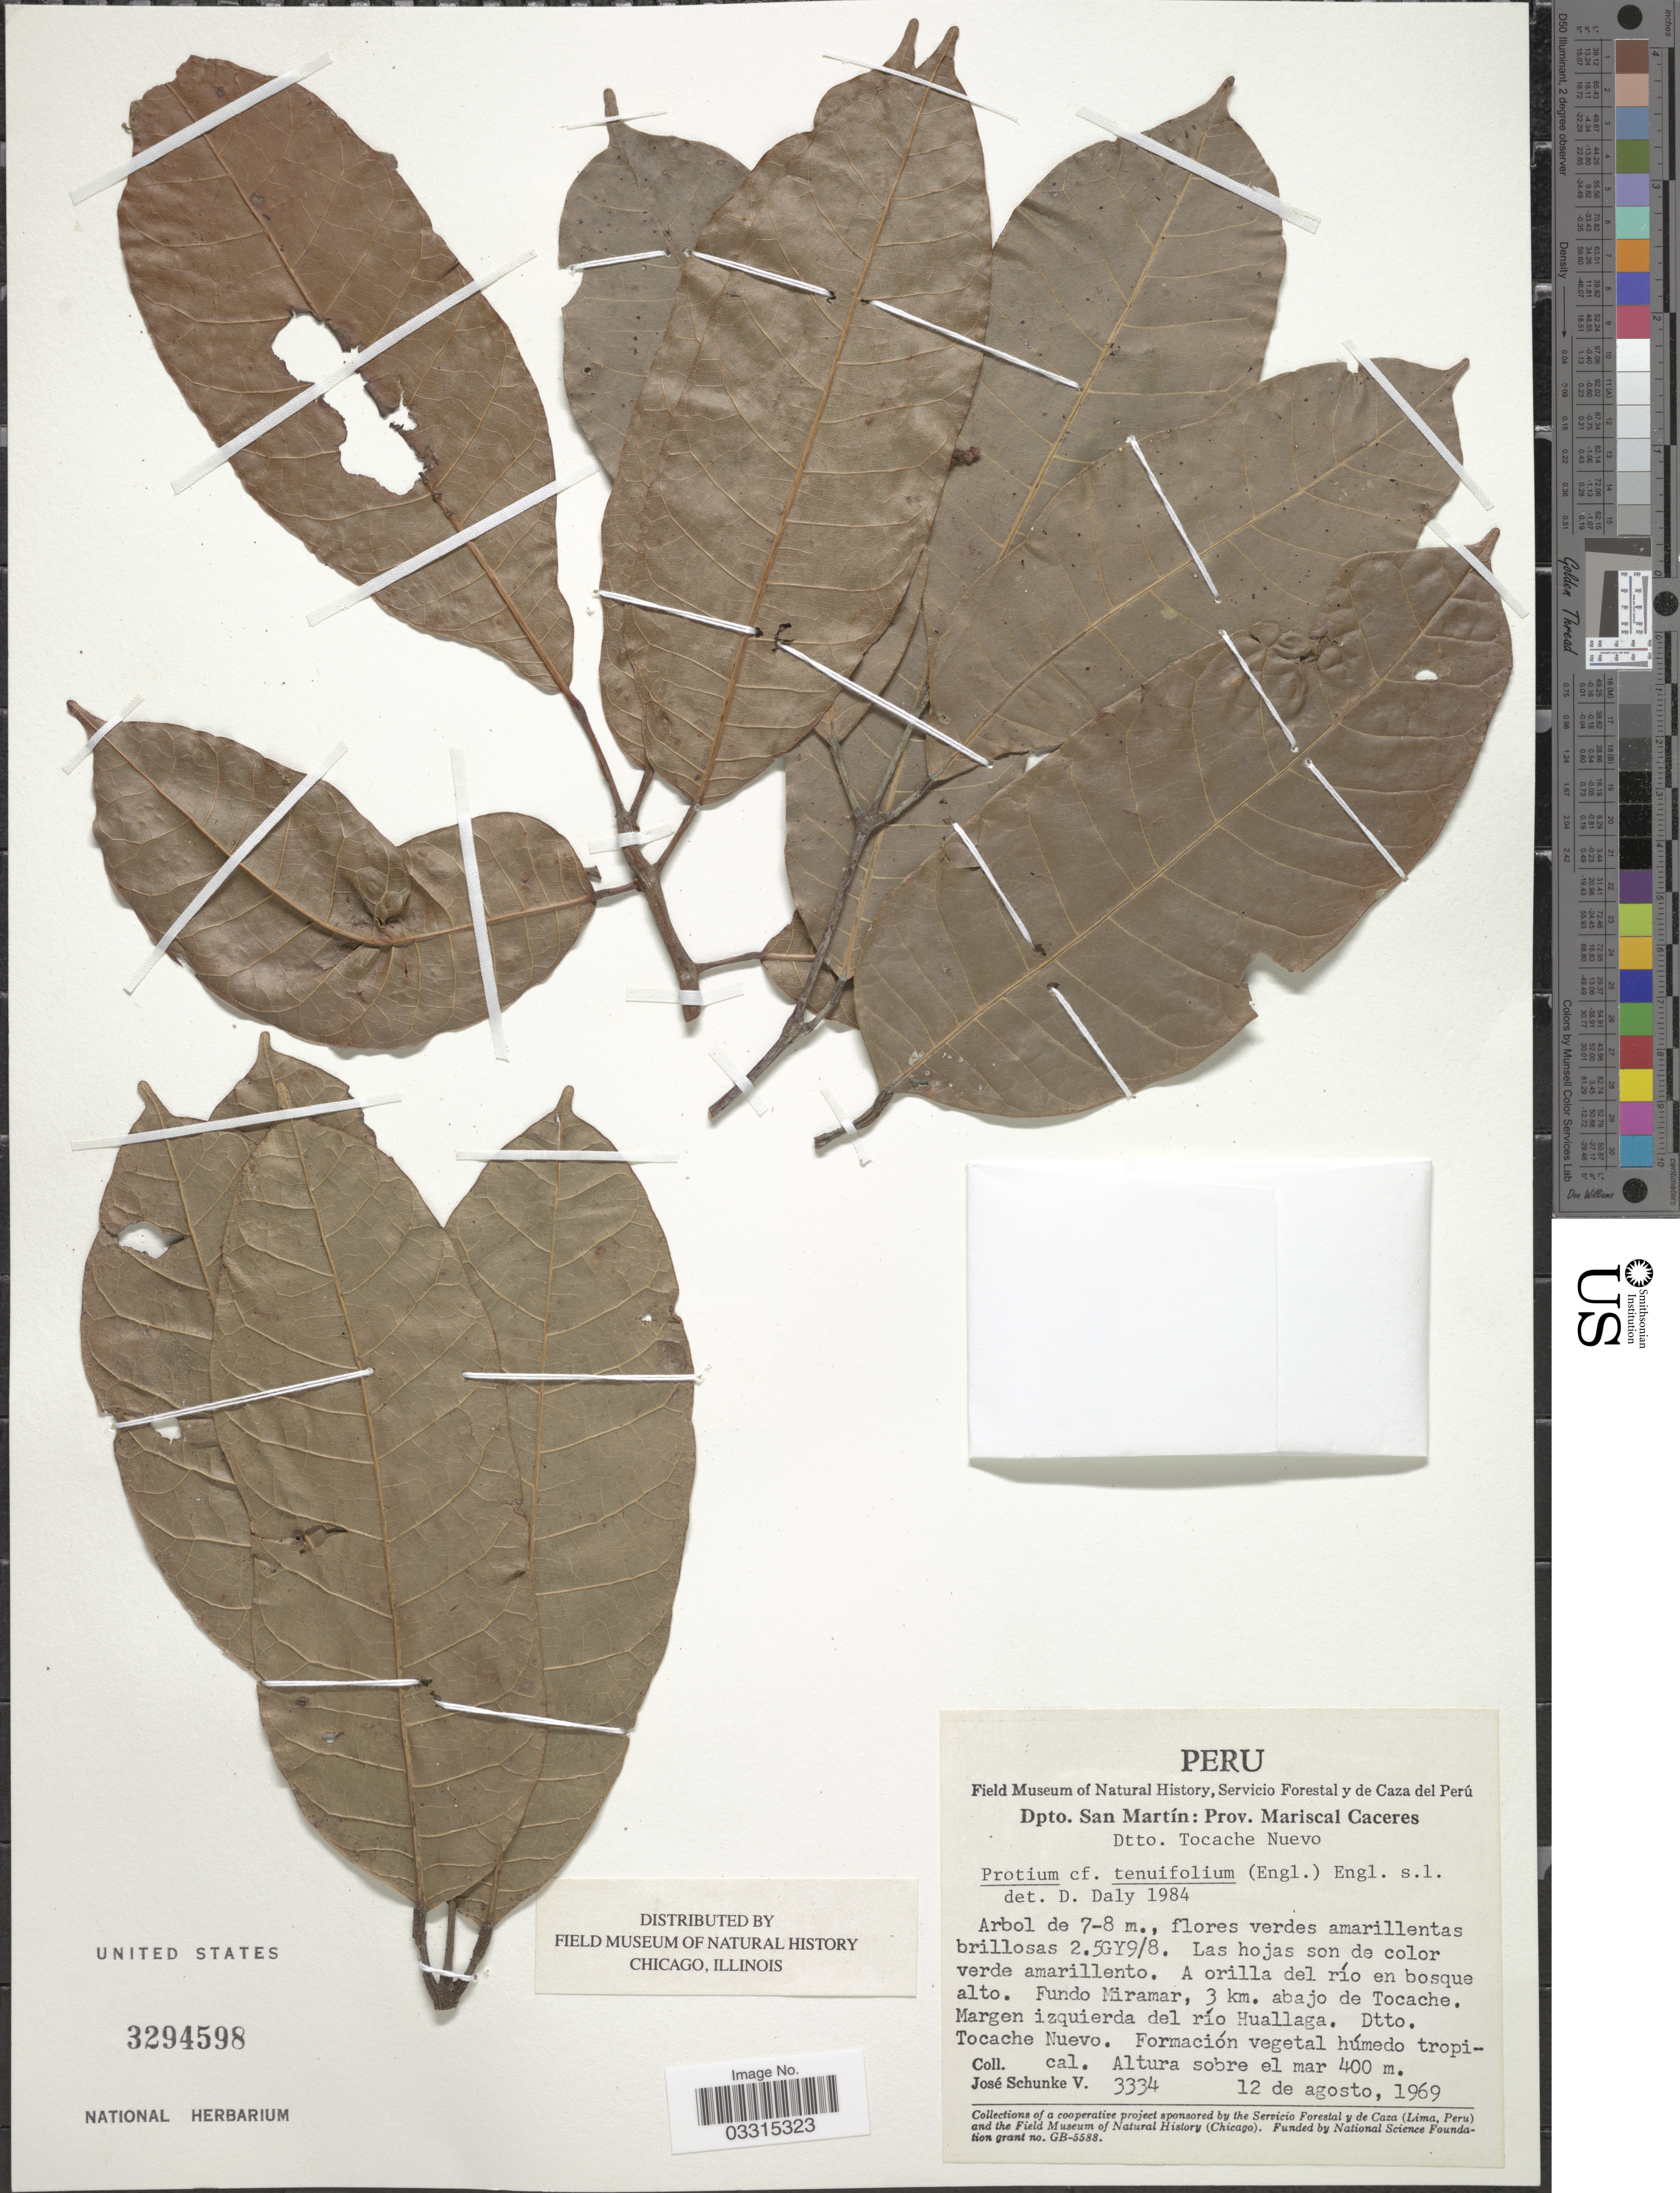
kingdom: Plantae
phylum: Tracheophyta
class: Magnoliopsida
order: Sapindales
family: Burseraceae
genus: Protium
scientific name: Protium tenuifolium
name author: (Engl.) Engl.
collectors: J. Schunke Vigo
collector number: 3334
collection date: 1969-08-12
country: Peru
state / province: San Martín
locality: Dpto. San Martín: Prov. Mariscal Caceres. Dtto. Tocache Nuevo. Fundo Miramar, 3 km. abajo de Tocache. Margen izquierda del río Huallaga. Dtto. Tocache Nuevo.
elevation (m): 400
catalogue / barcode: US 3294598